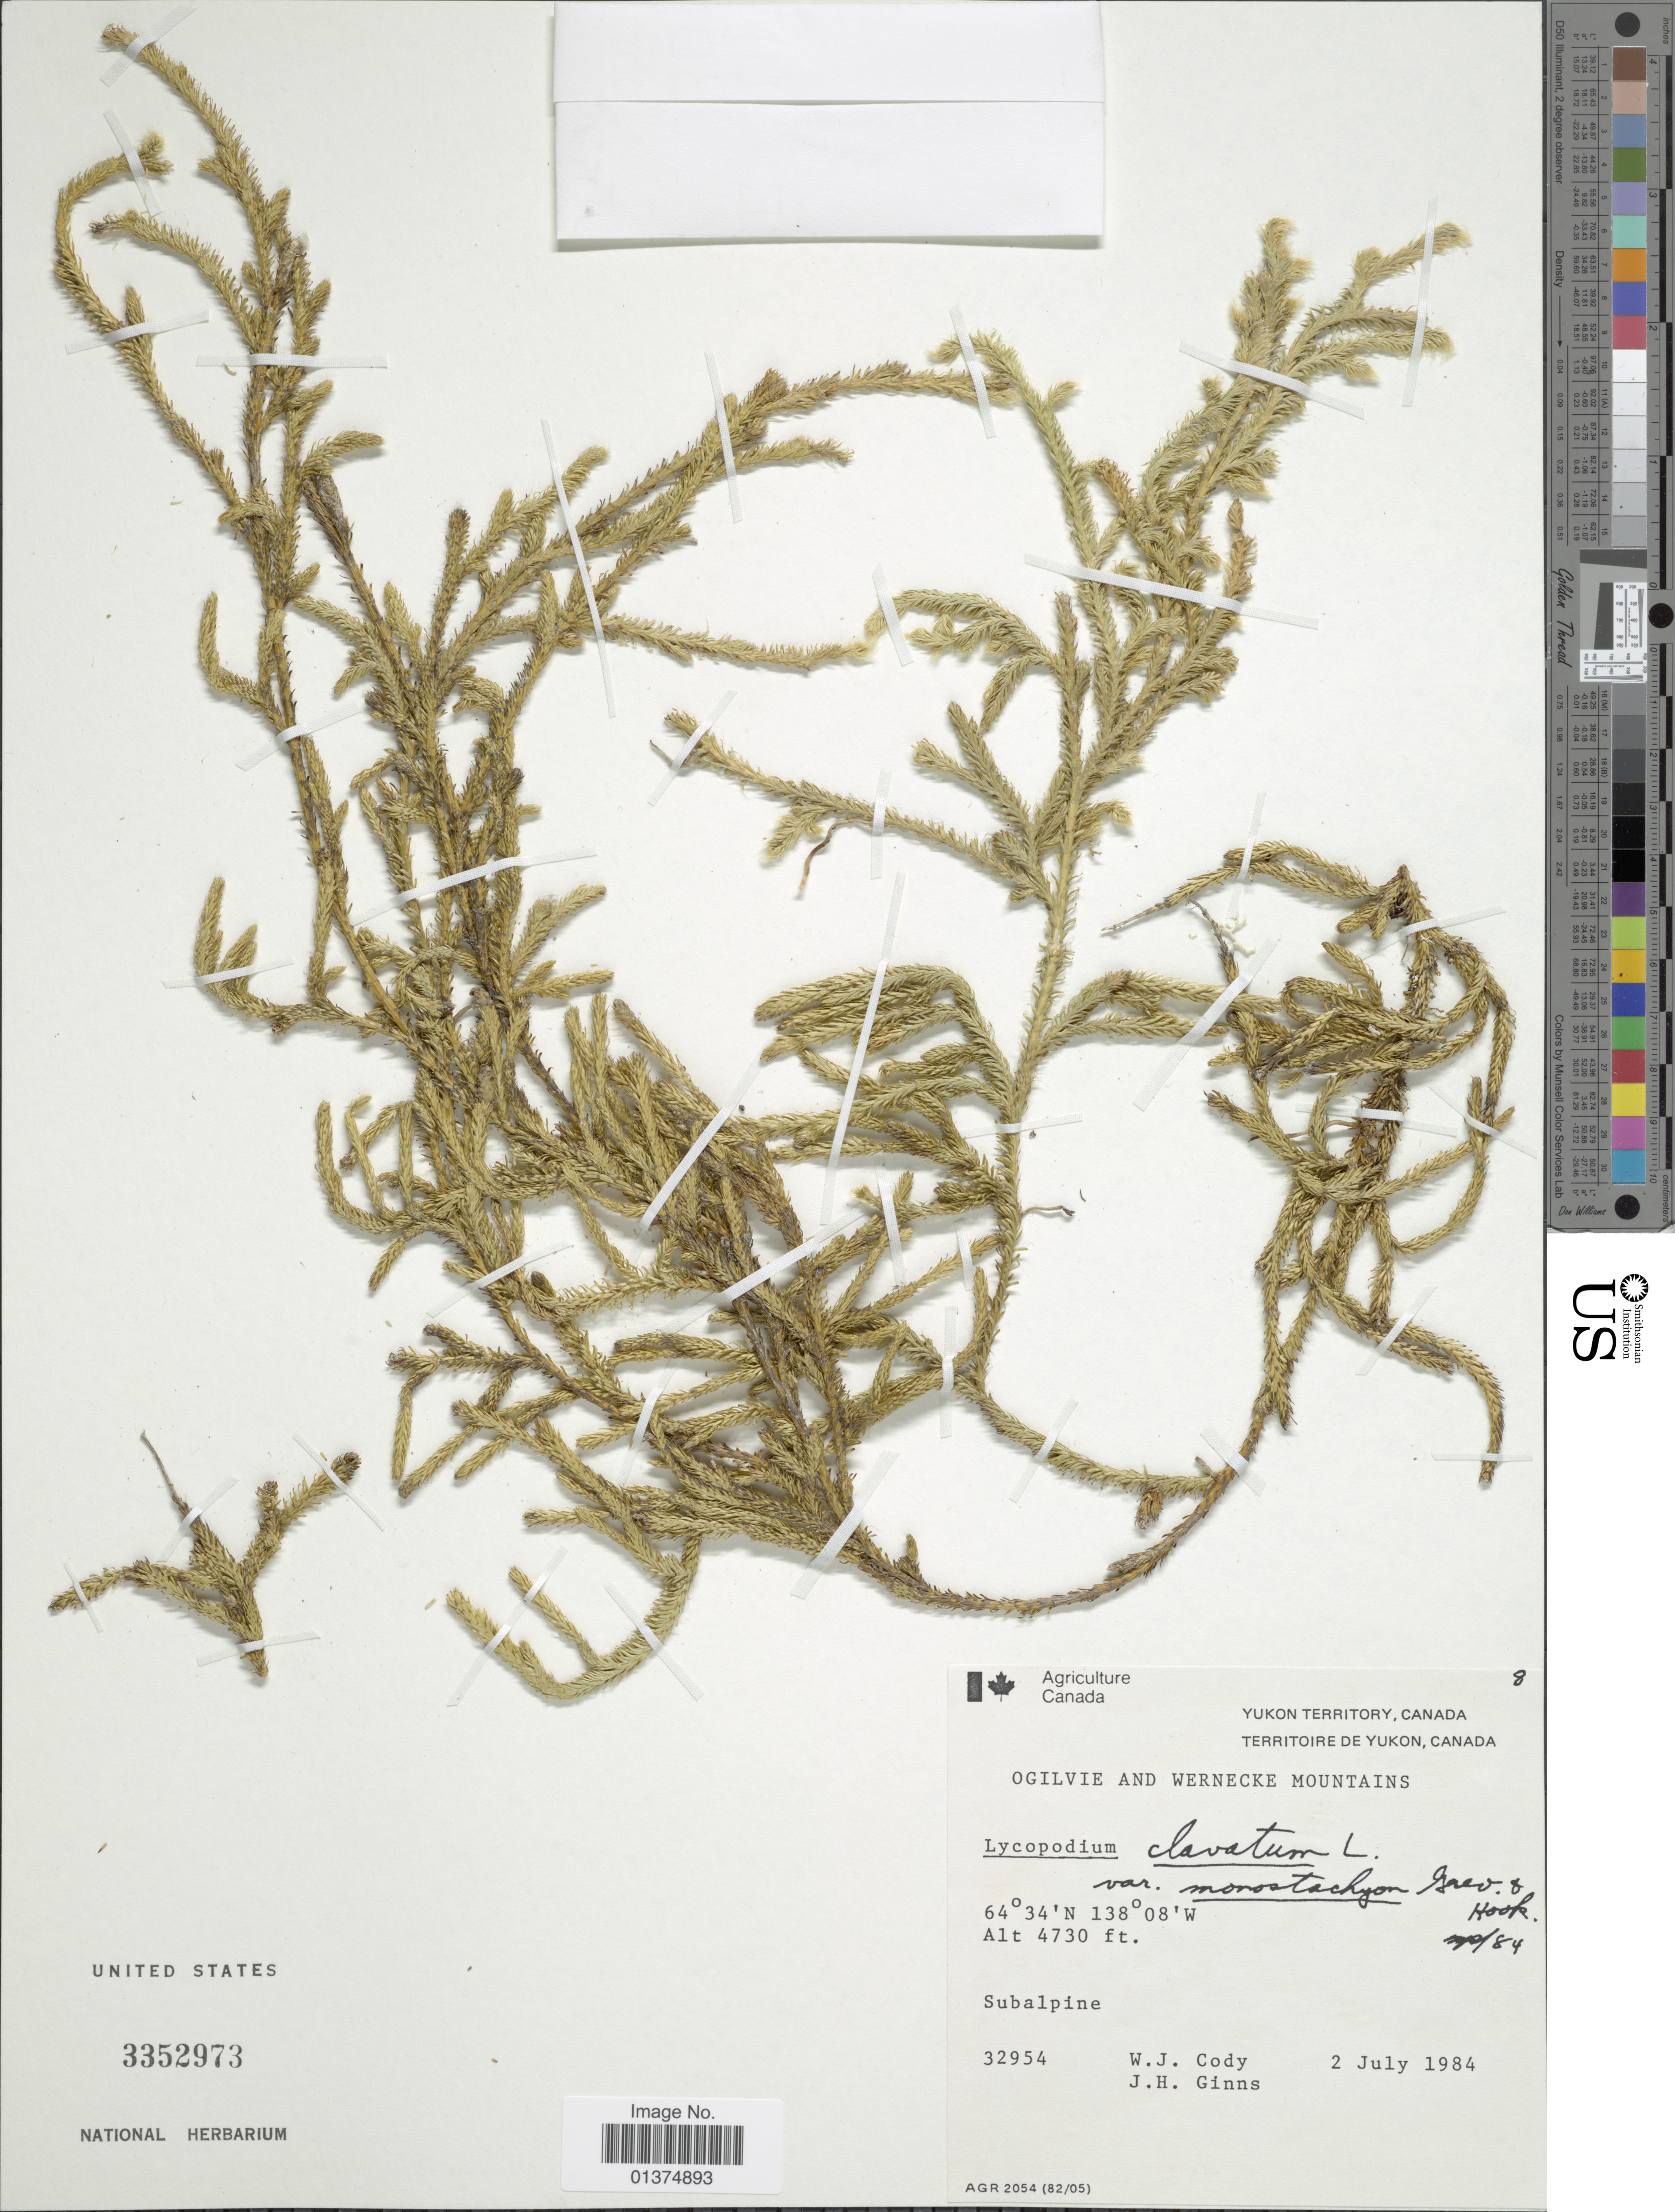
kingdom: Plantae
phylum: Tracheophyta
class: Lycopodiopsida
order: Lycopodiales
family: Lycopodiaceae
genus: Lycopodium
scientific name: Lycopodium lagopus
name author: Zinserl. ex Kuzen.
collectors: W. Cody & J. Ginns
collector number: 32954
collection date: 1984-07-02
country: Canada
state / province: Yukon Territory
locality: Ogilvie and Wernecke Mountains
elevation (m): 1442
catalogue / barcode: US 3352973